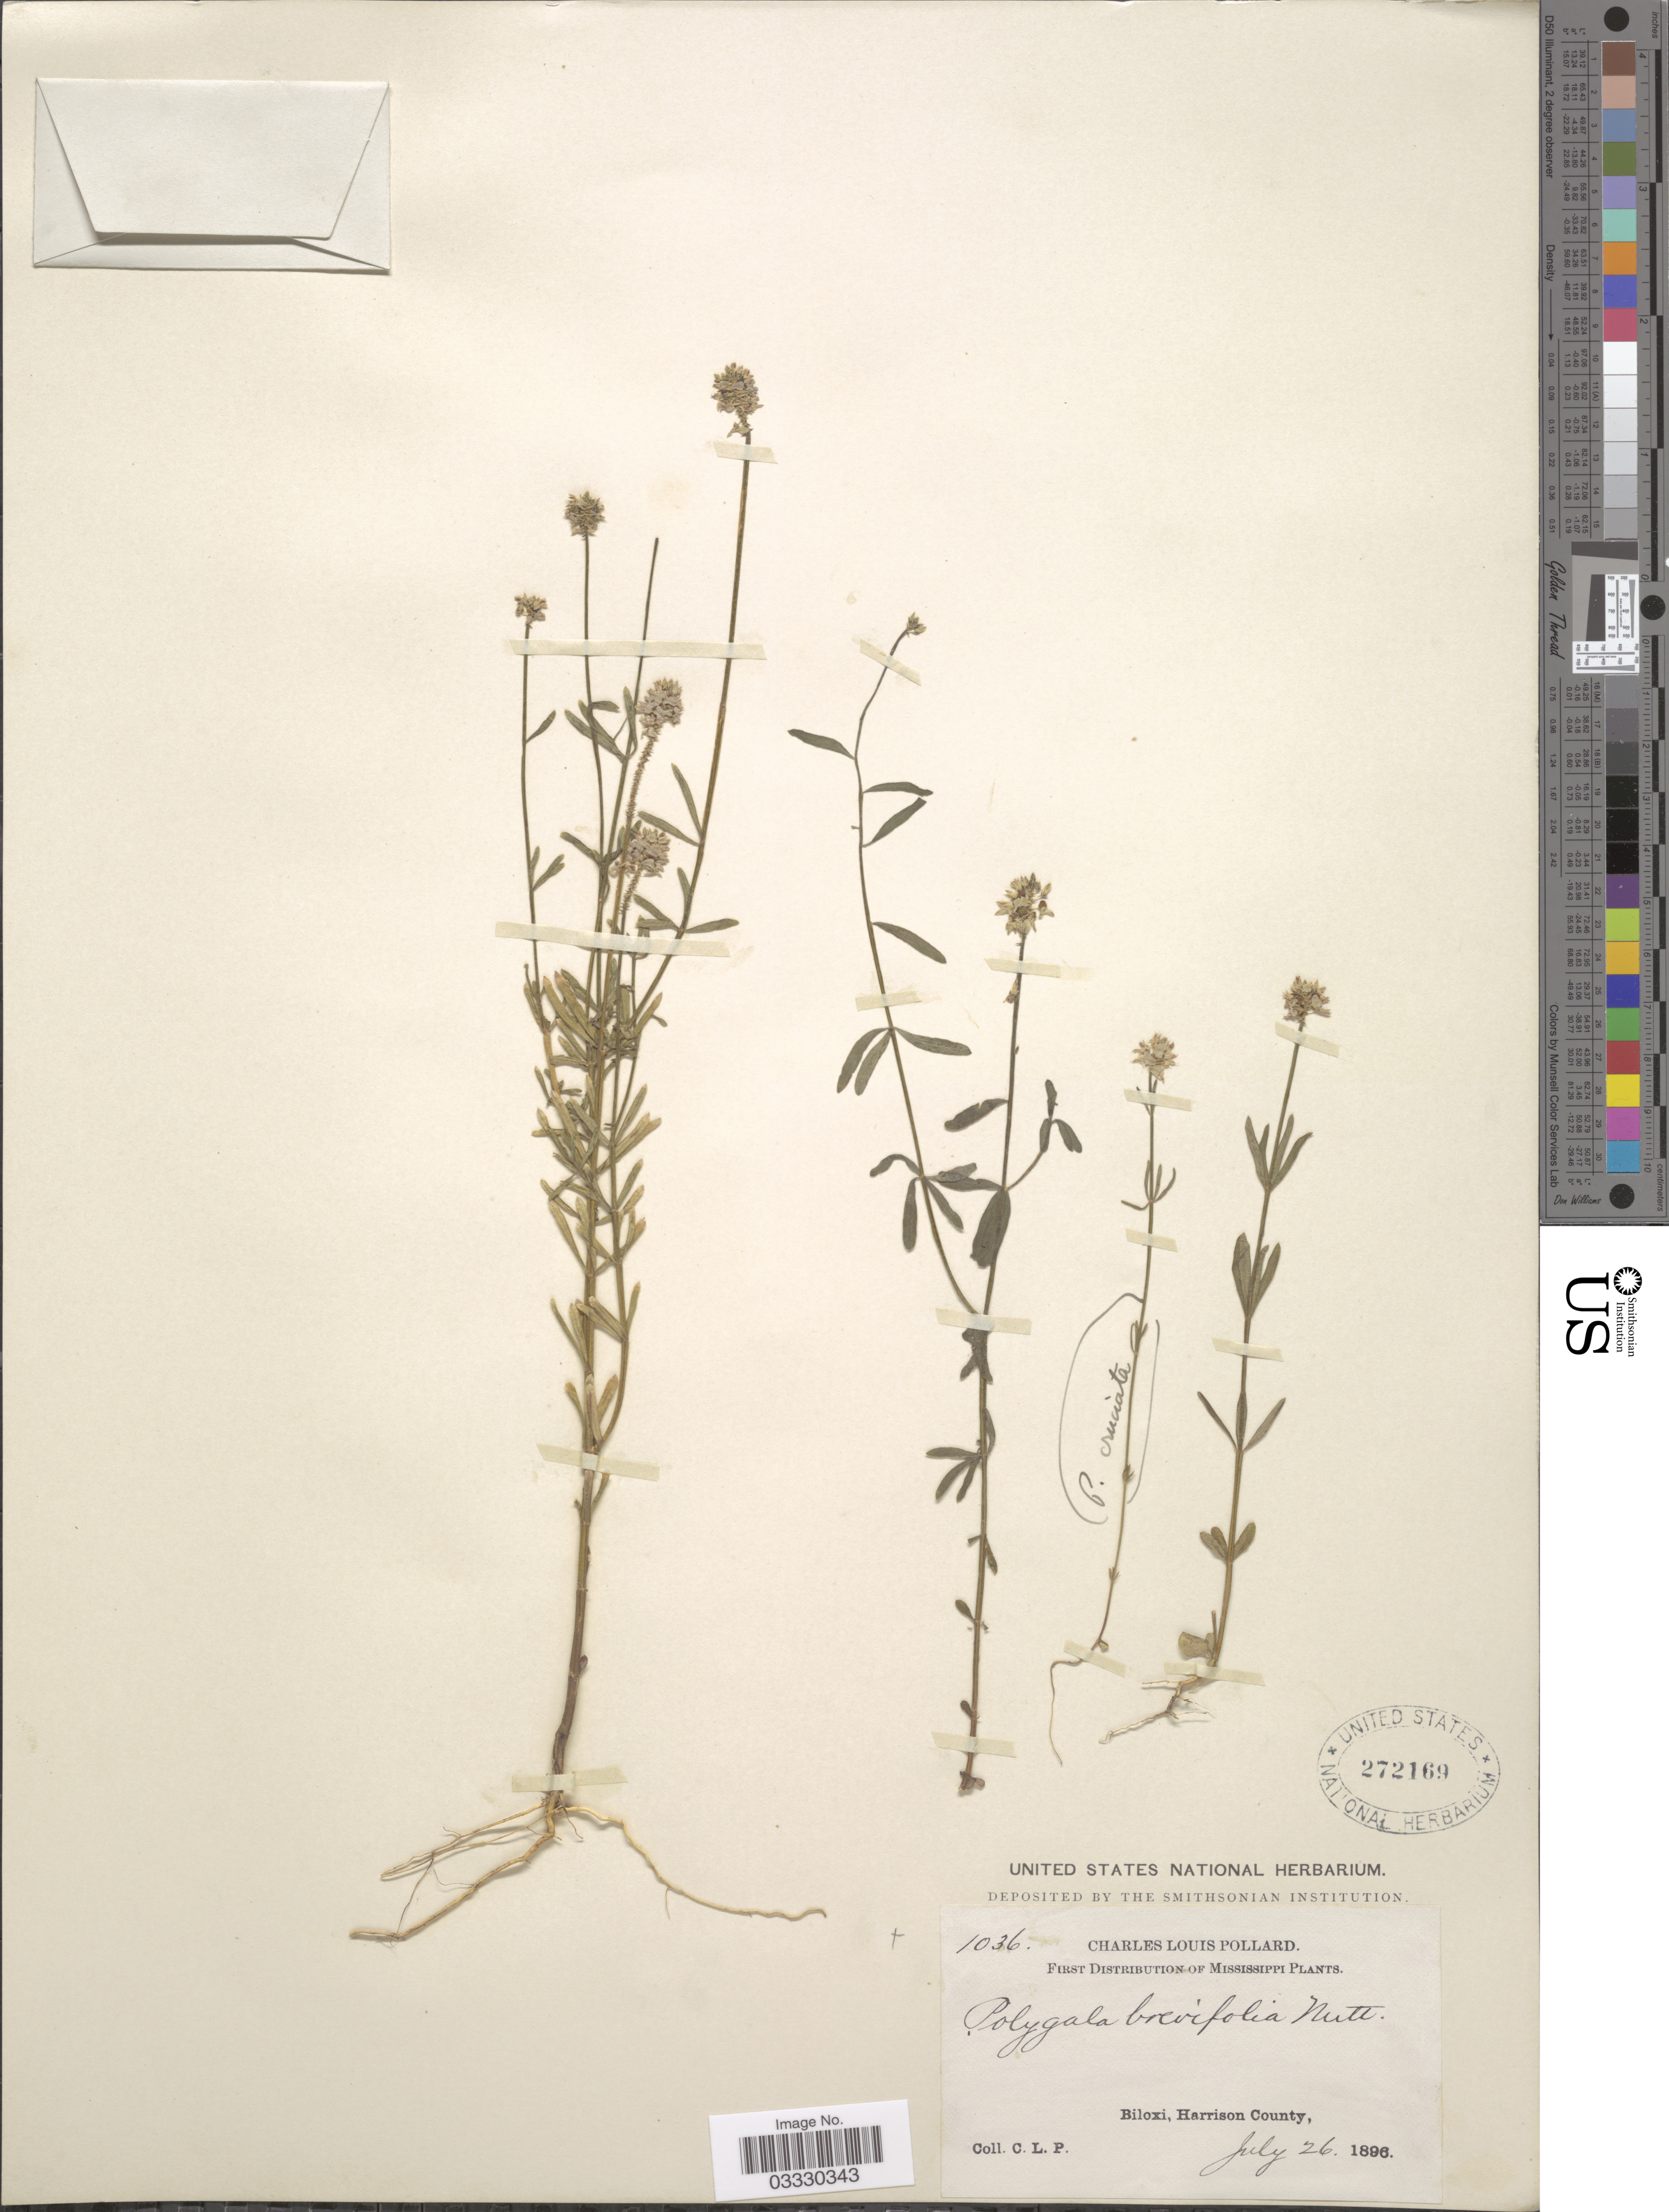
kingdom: Plantae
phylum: Tracheophyta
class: Magnoliopsida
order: Fabales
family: Polygalaceae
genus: Polygala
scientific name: Polygala brevifolia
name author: Nutt.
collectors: C. L. Pollard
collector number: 1036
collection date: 1896-07-26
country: United States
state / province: Mississippi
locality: Biloxi, Harrison County.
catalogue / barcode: US 272169